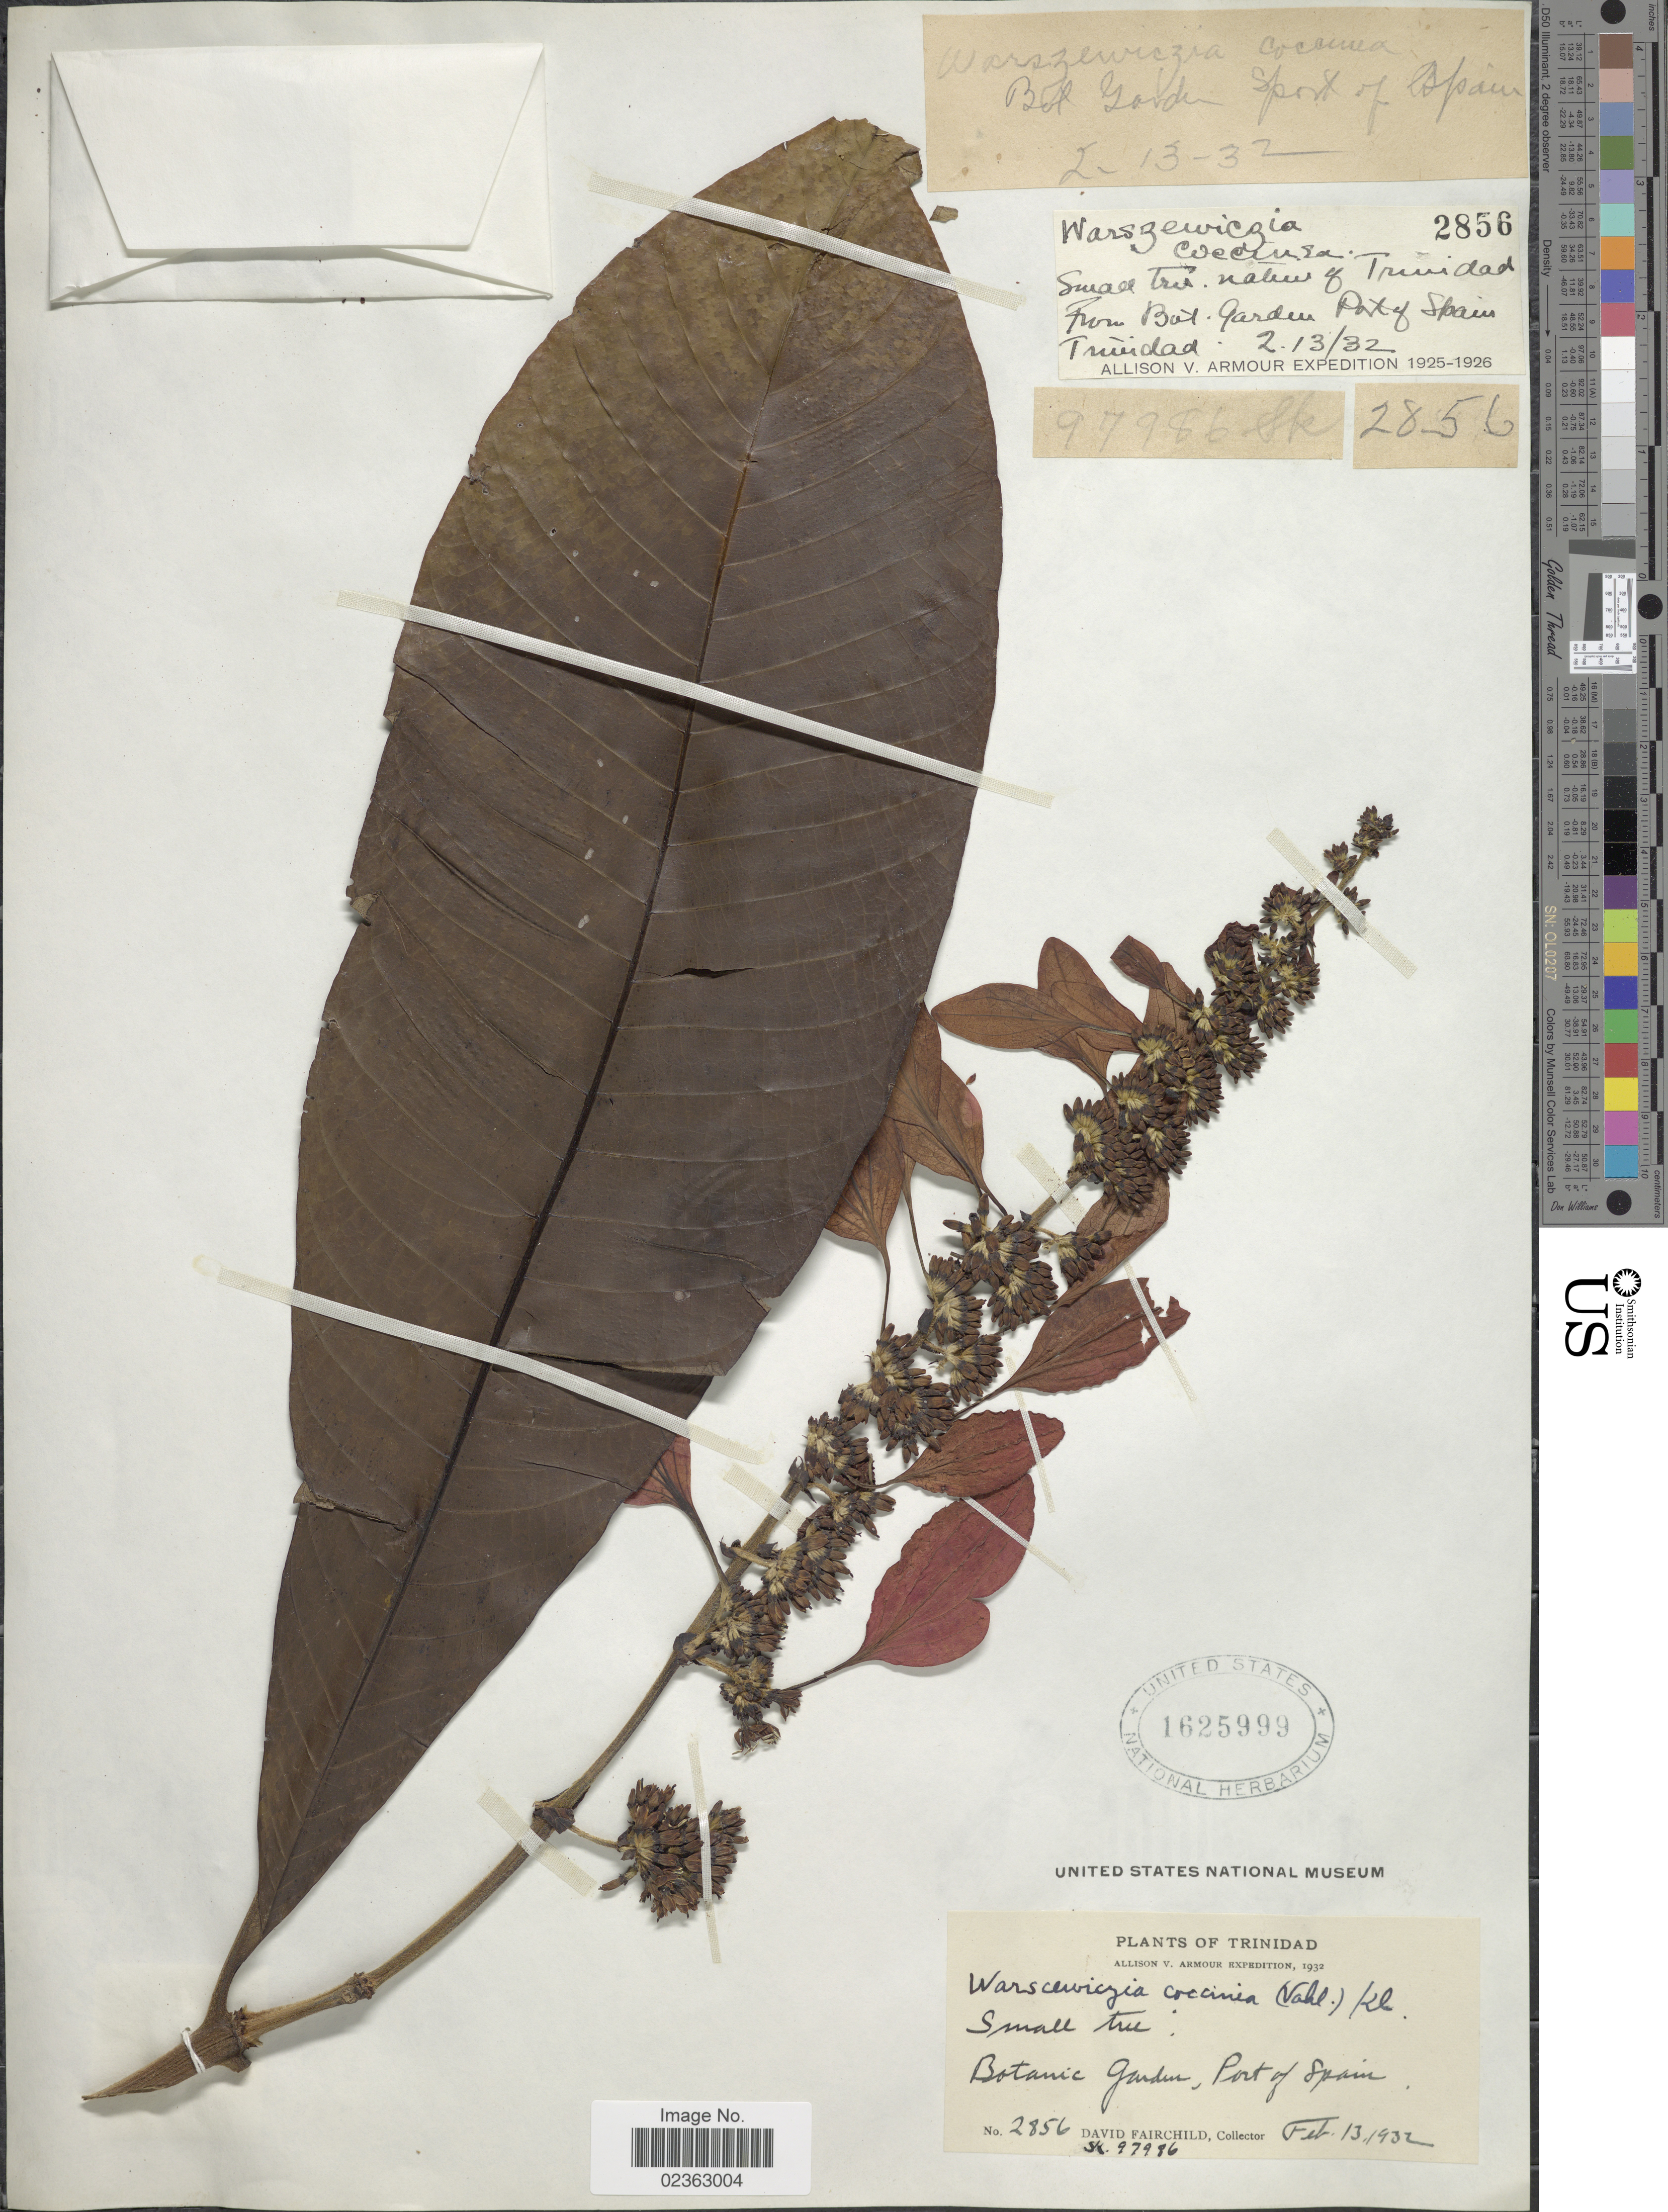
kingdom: Plantae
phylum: Tracheophyta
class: Magnoliopsida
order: Gentianales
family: Rubiaceae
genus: Warszewiczia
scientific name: Warszewiczia coccinea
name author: (Vahl) Klotzsch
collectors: D. Fairchild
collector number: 2856/ SK97986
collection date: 1932-02-13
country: Trinidad and Tobago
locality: Botanic Garden, Port of Spain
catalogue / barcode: US 1625999